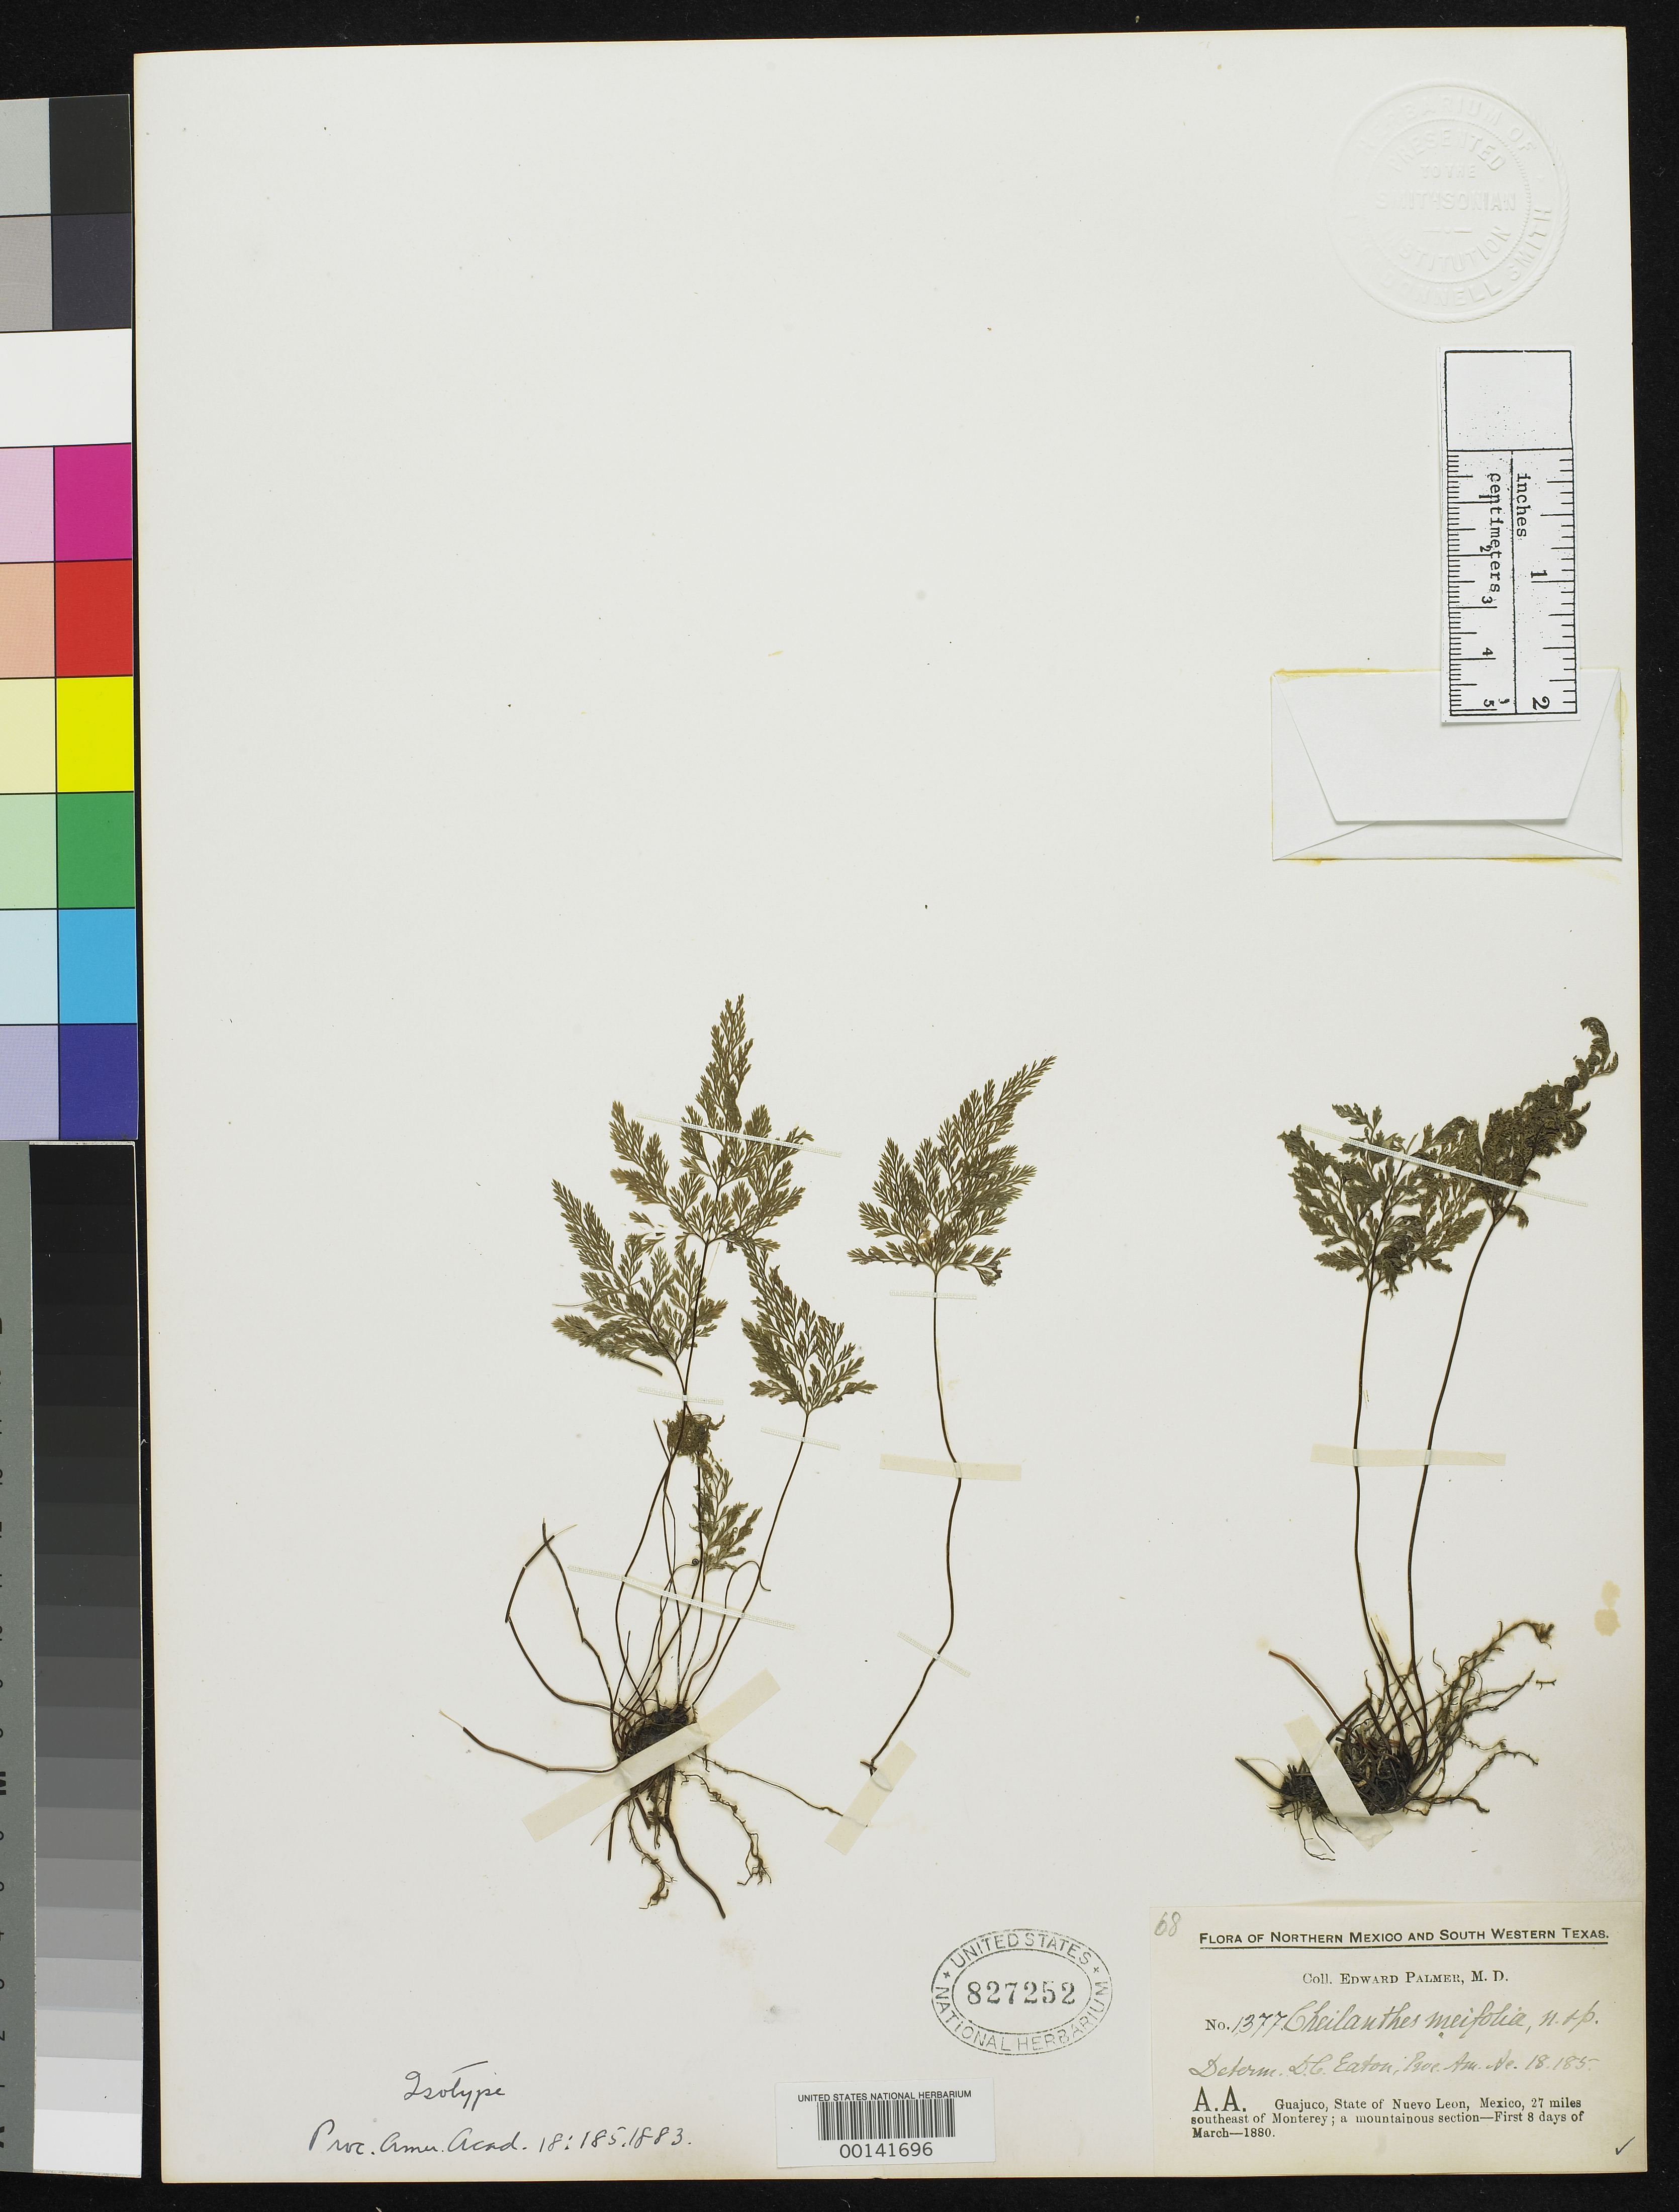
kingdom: Plantae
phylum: Tracheophyta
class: Polypodiopsida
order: Polypodiales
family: Pteridaceae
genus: Cheilanthes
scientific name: Cheilanthes meifolia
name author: D.C. Eaton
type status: Isotype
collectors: E. Palmer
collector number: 1377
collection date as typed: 1880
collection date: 1880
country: Mexico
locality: E of Monserrat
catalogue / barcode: US 827252